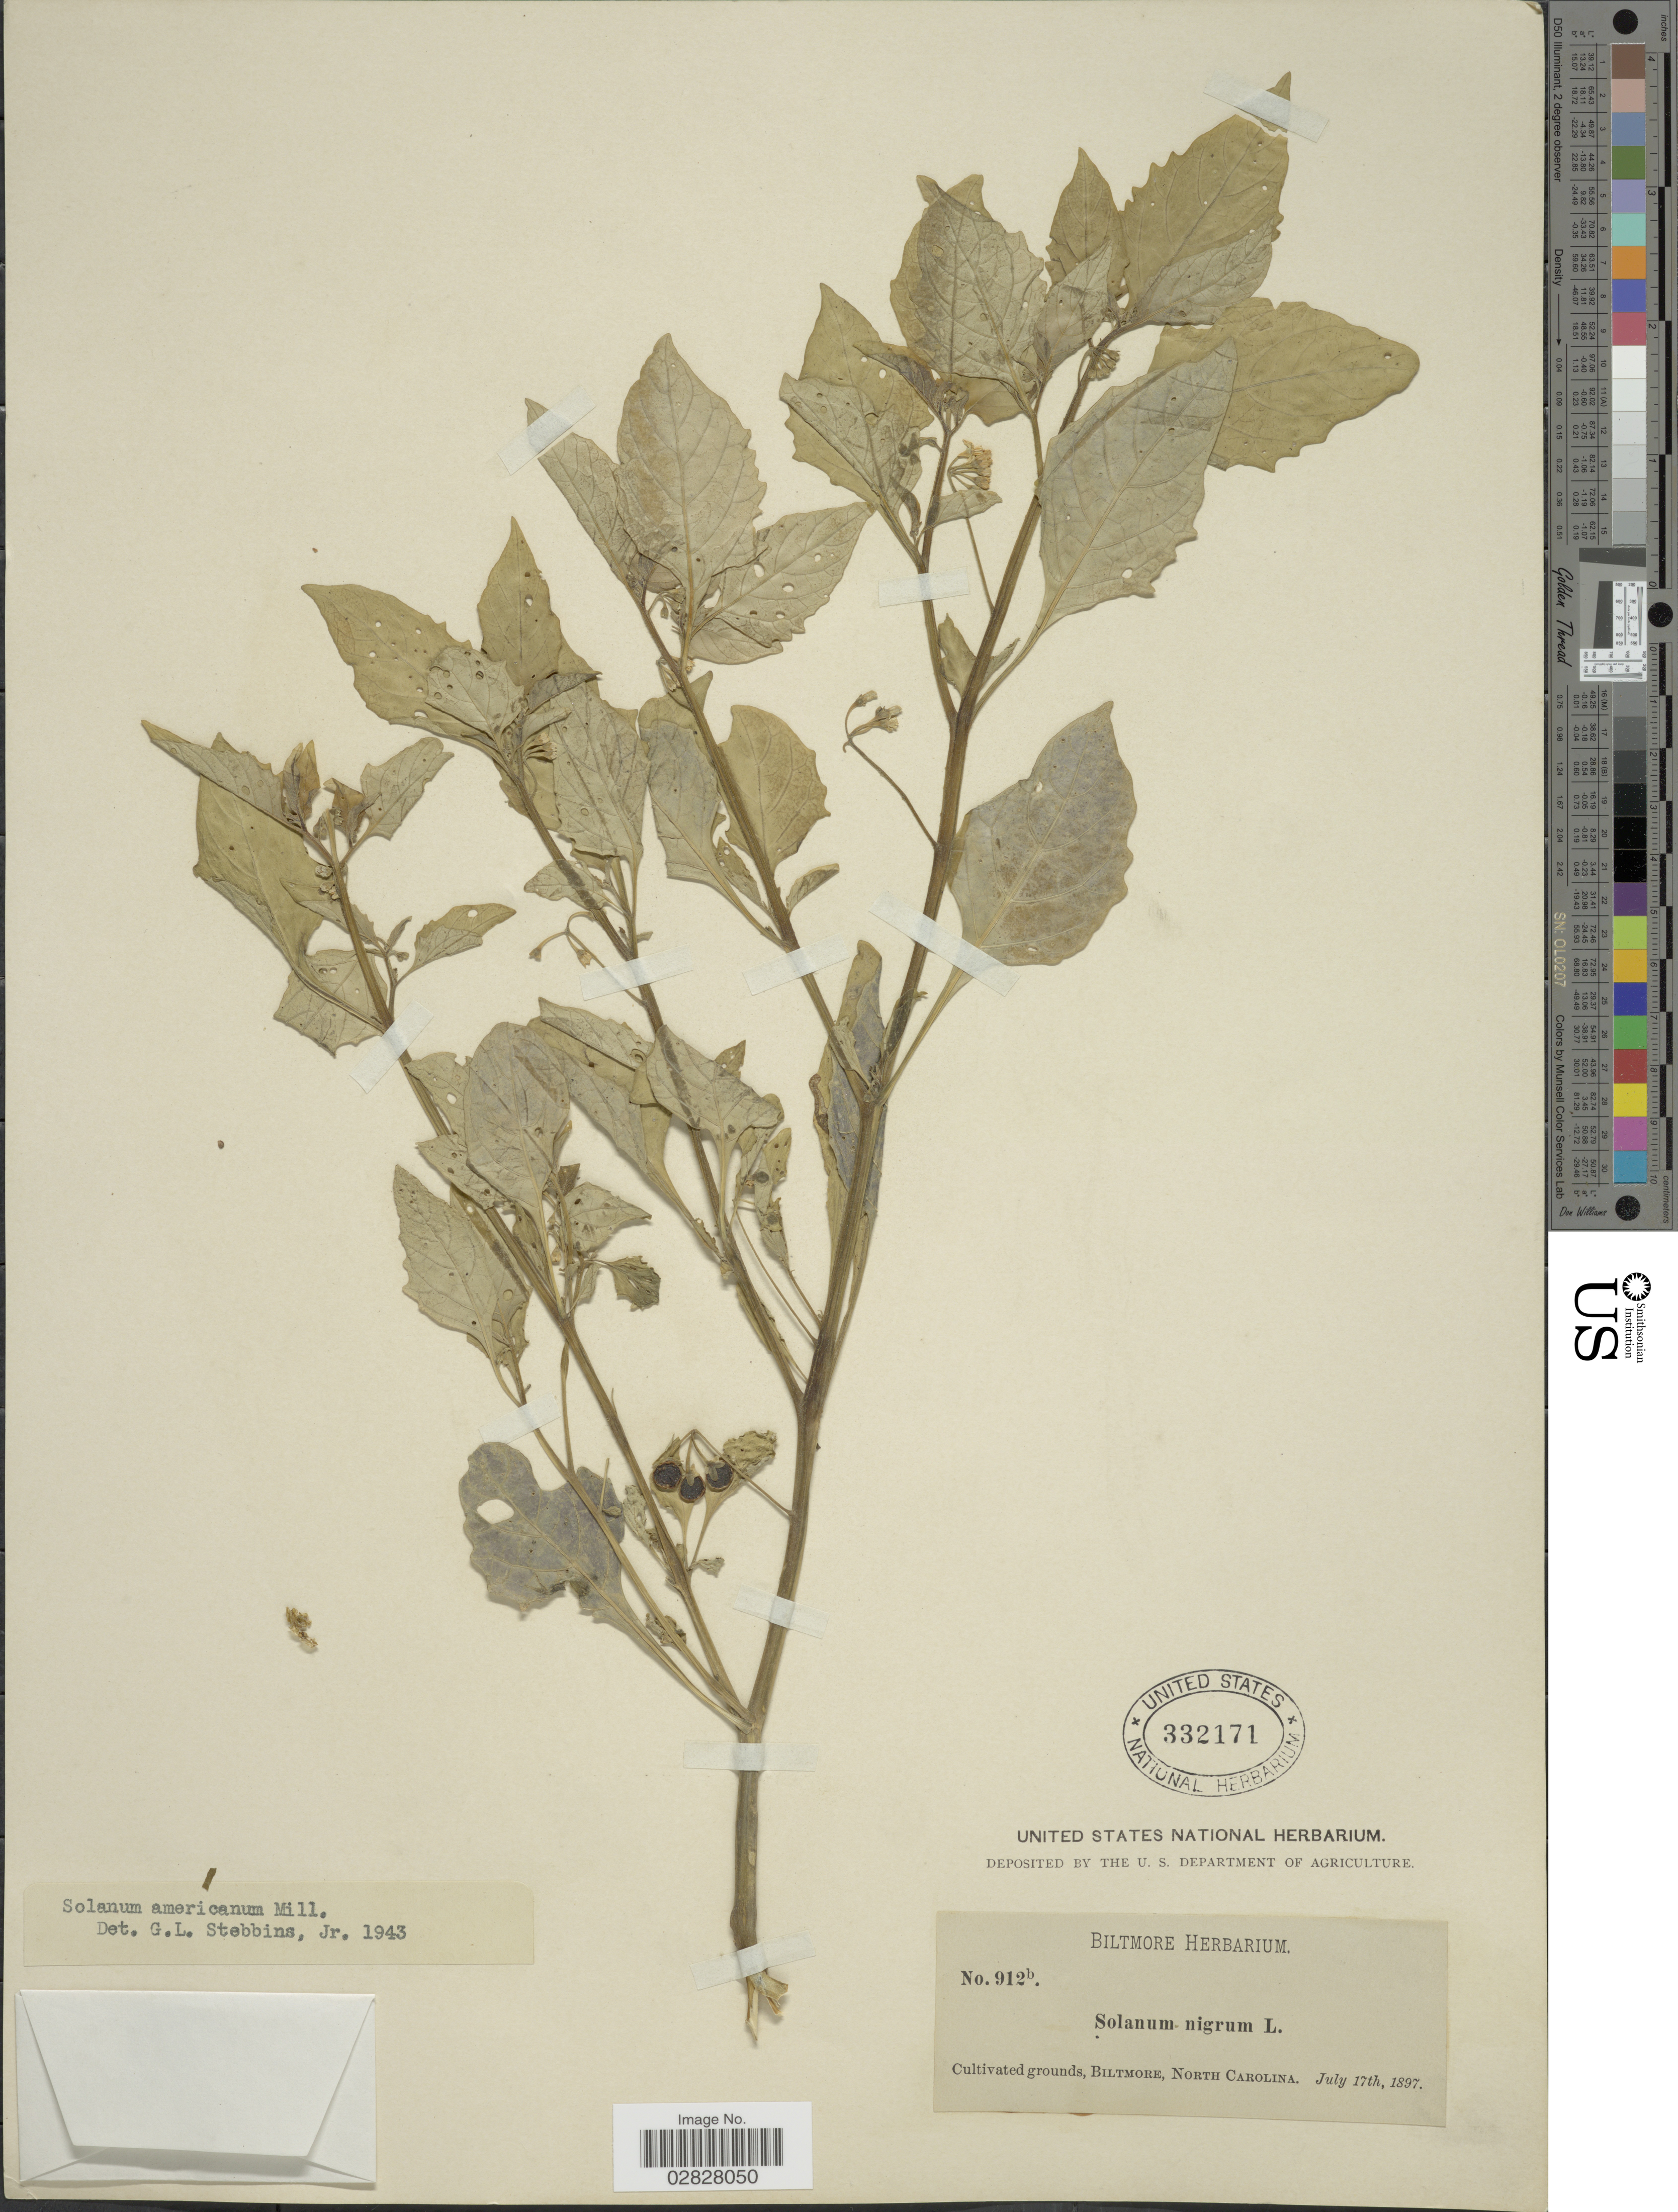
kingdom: Plantae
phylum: Tracheophyta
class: Magnoliopsida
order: Solanales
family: Solanaceae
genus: Solanum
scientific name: Solanum americanum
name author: Mill.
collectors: ex herb. Biltmore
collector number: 912b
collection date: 1897-07-17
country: United States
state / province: North Carolina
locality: Biltmore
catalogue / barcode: US 332171